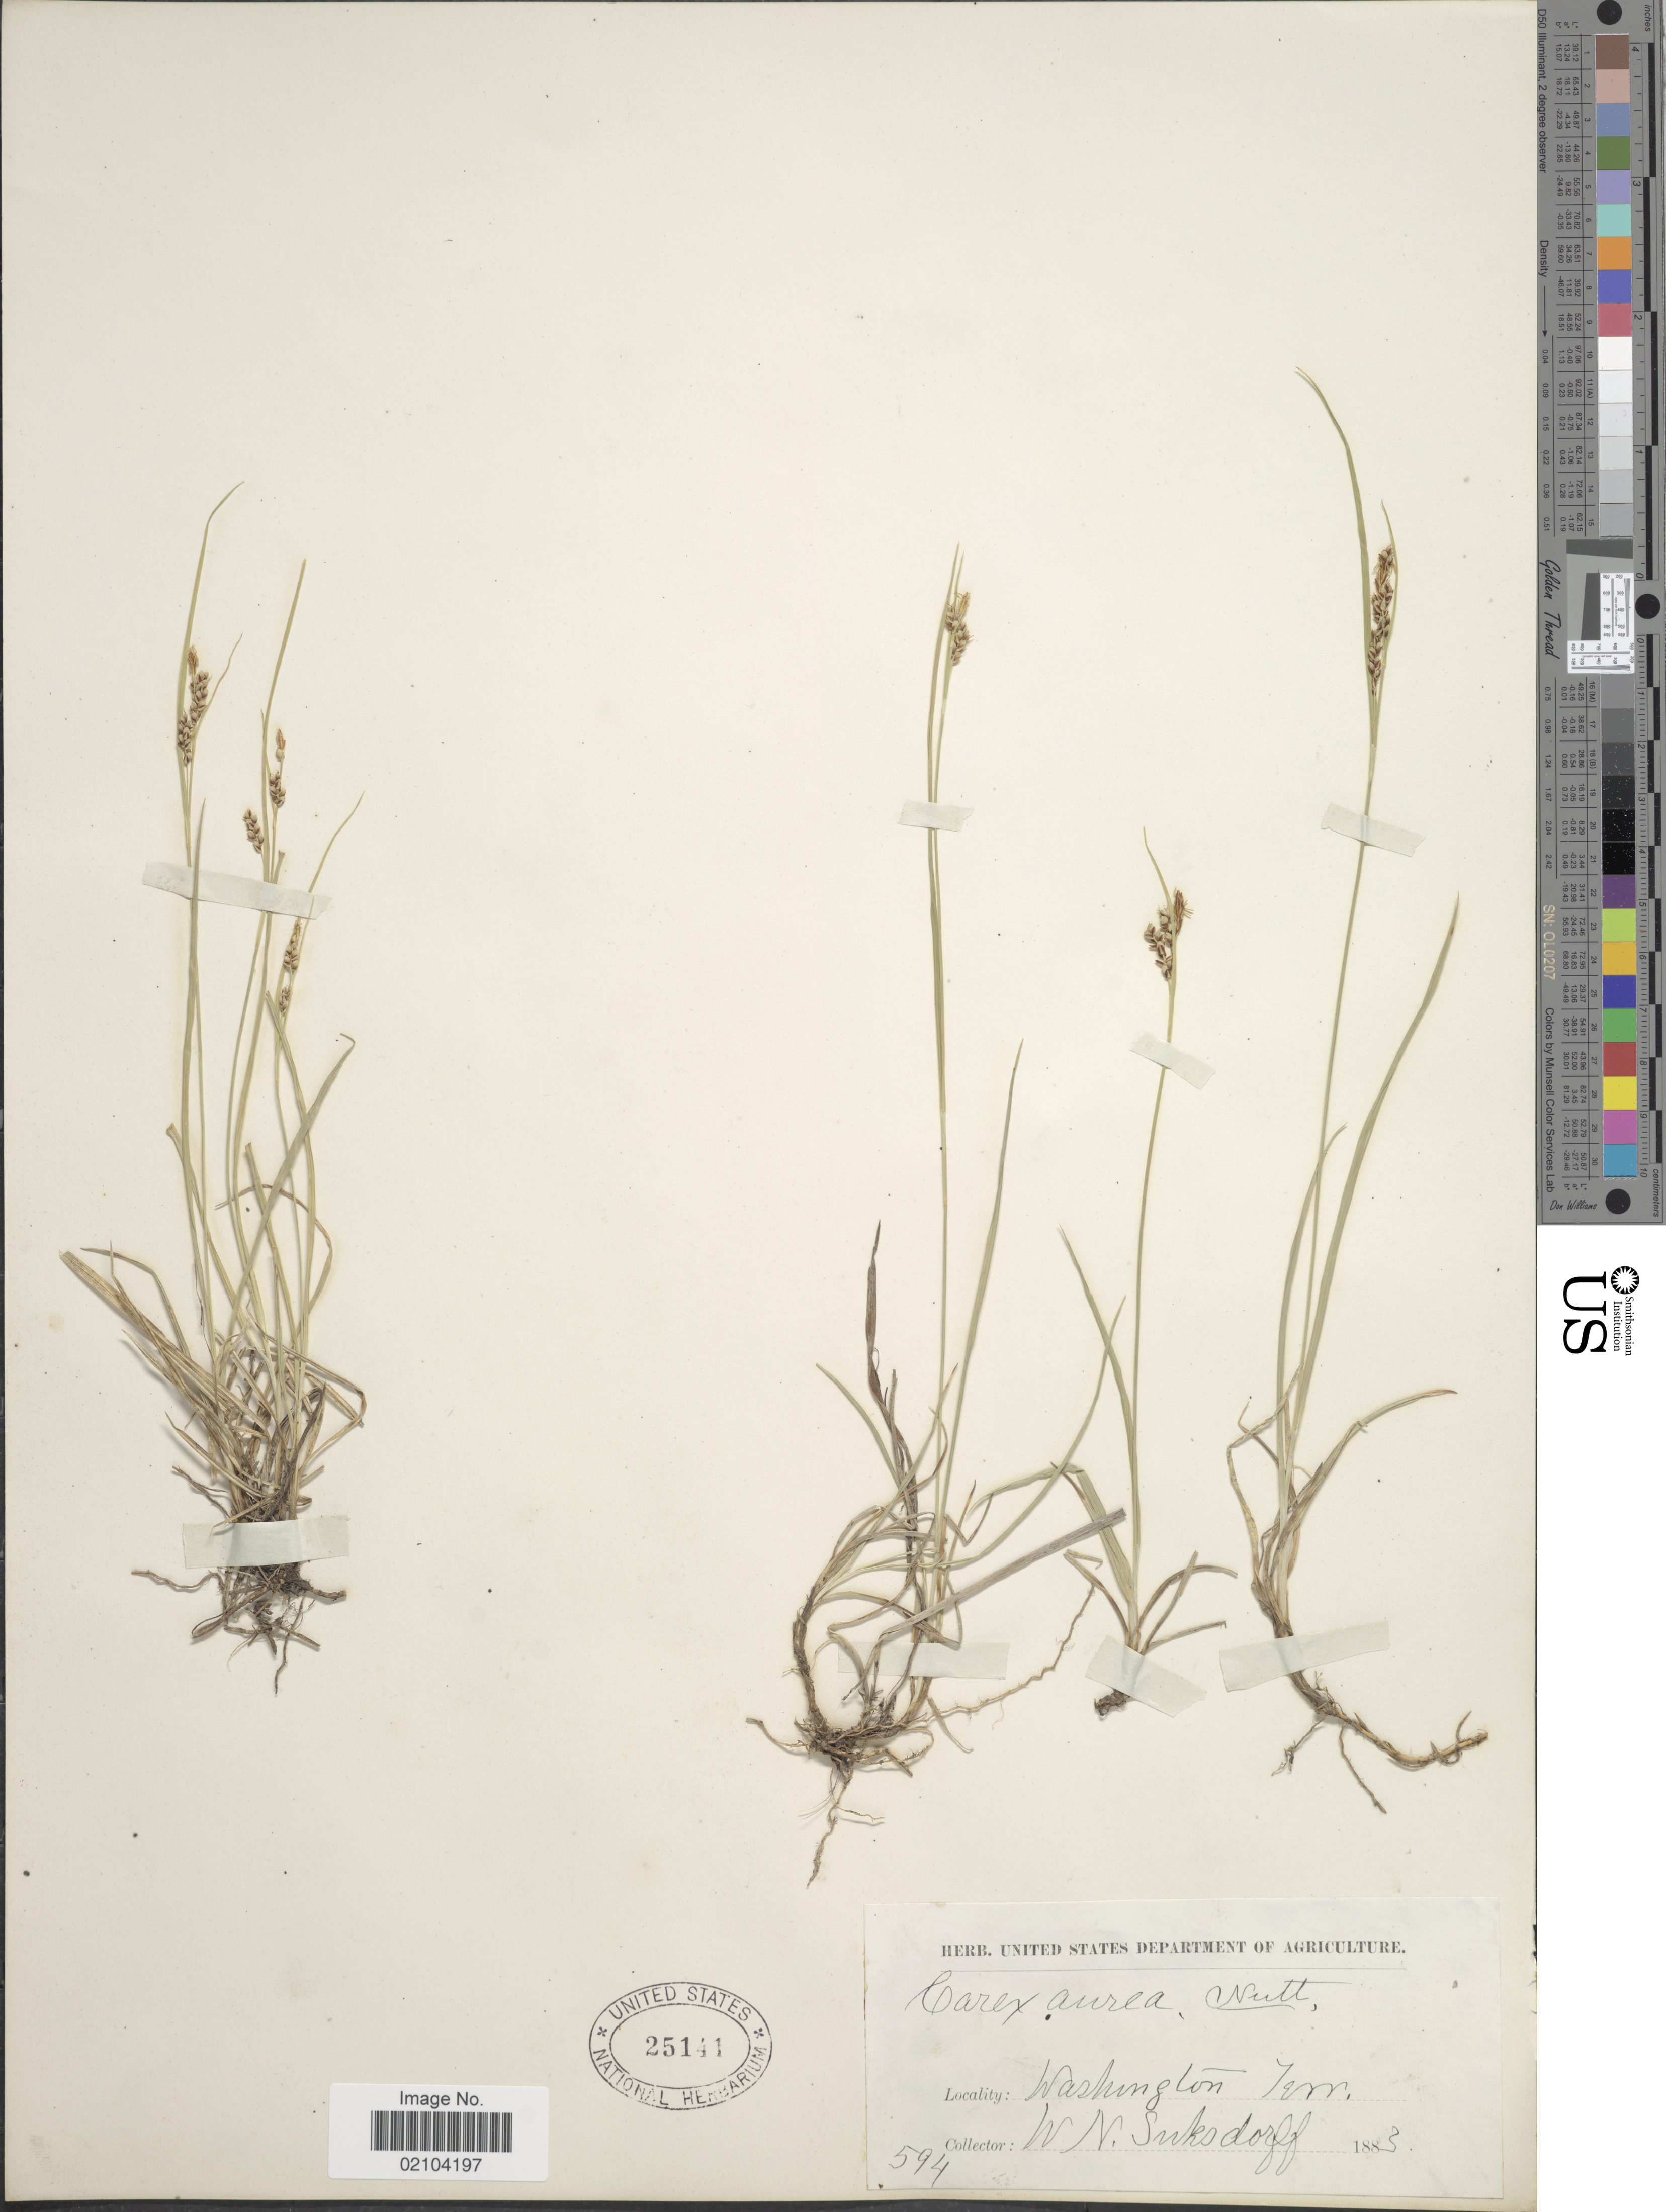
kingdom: Plantae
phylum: Tracheophyta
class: Liliopsida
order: Poales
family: Cyperaceae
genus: Carex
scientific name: Carex aurea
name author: Nutt.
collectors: W. N. Suksdorf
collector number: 594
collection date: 1883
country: United States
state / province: Washington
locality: Washington Terr.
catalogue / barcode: US 25141